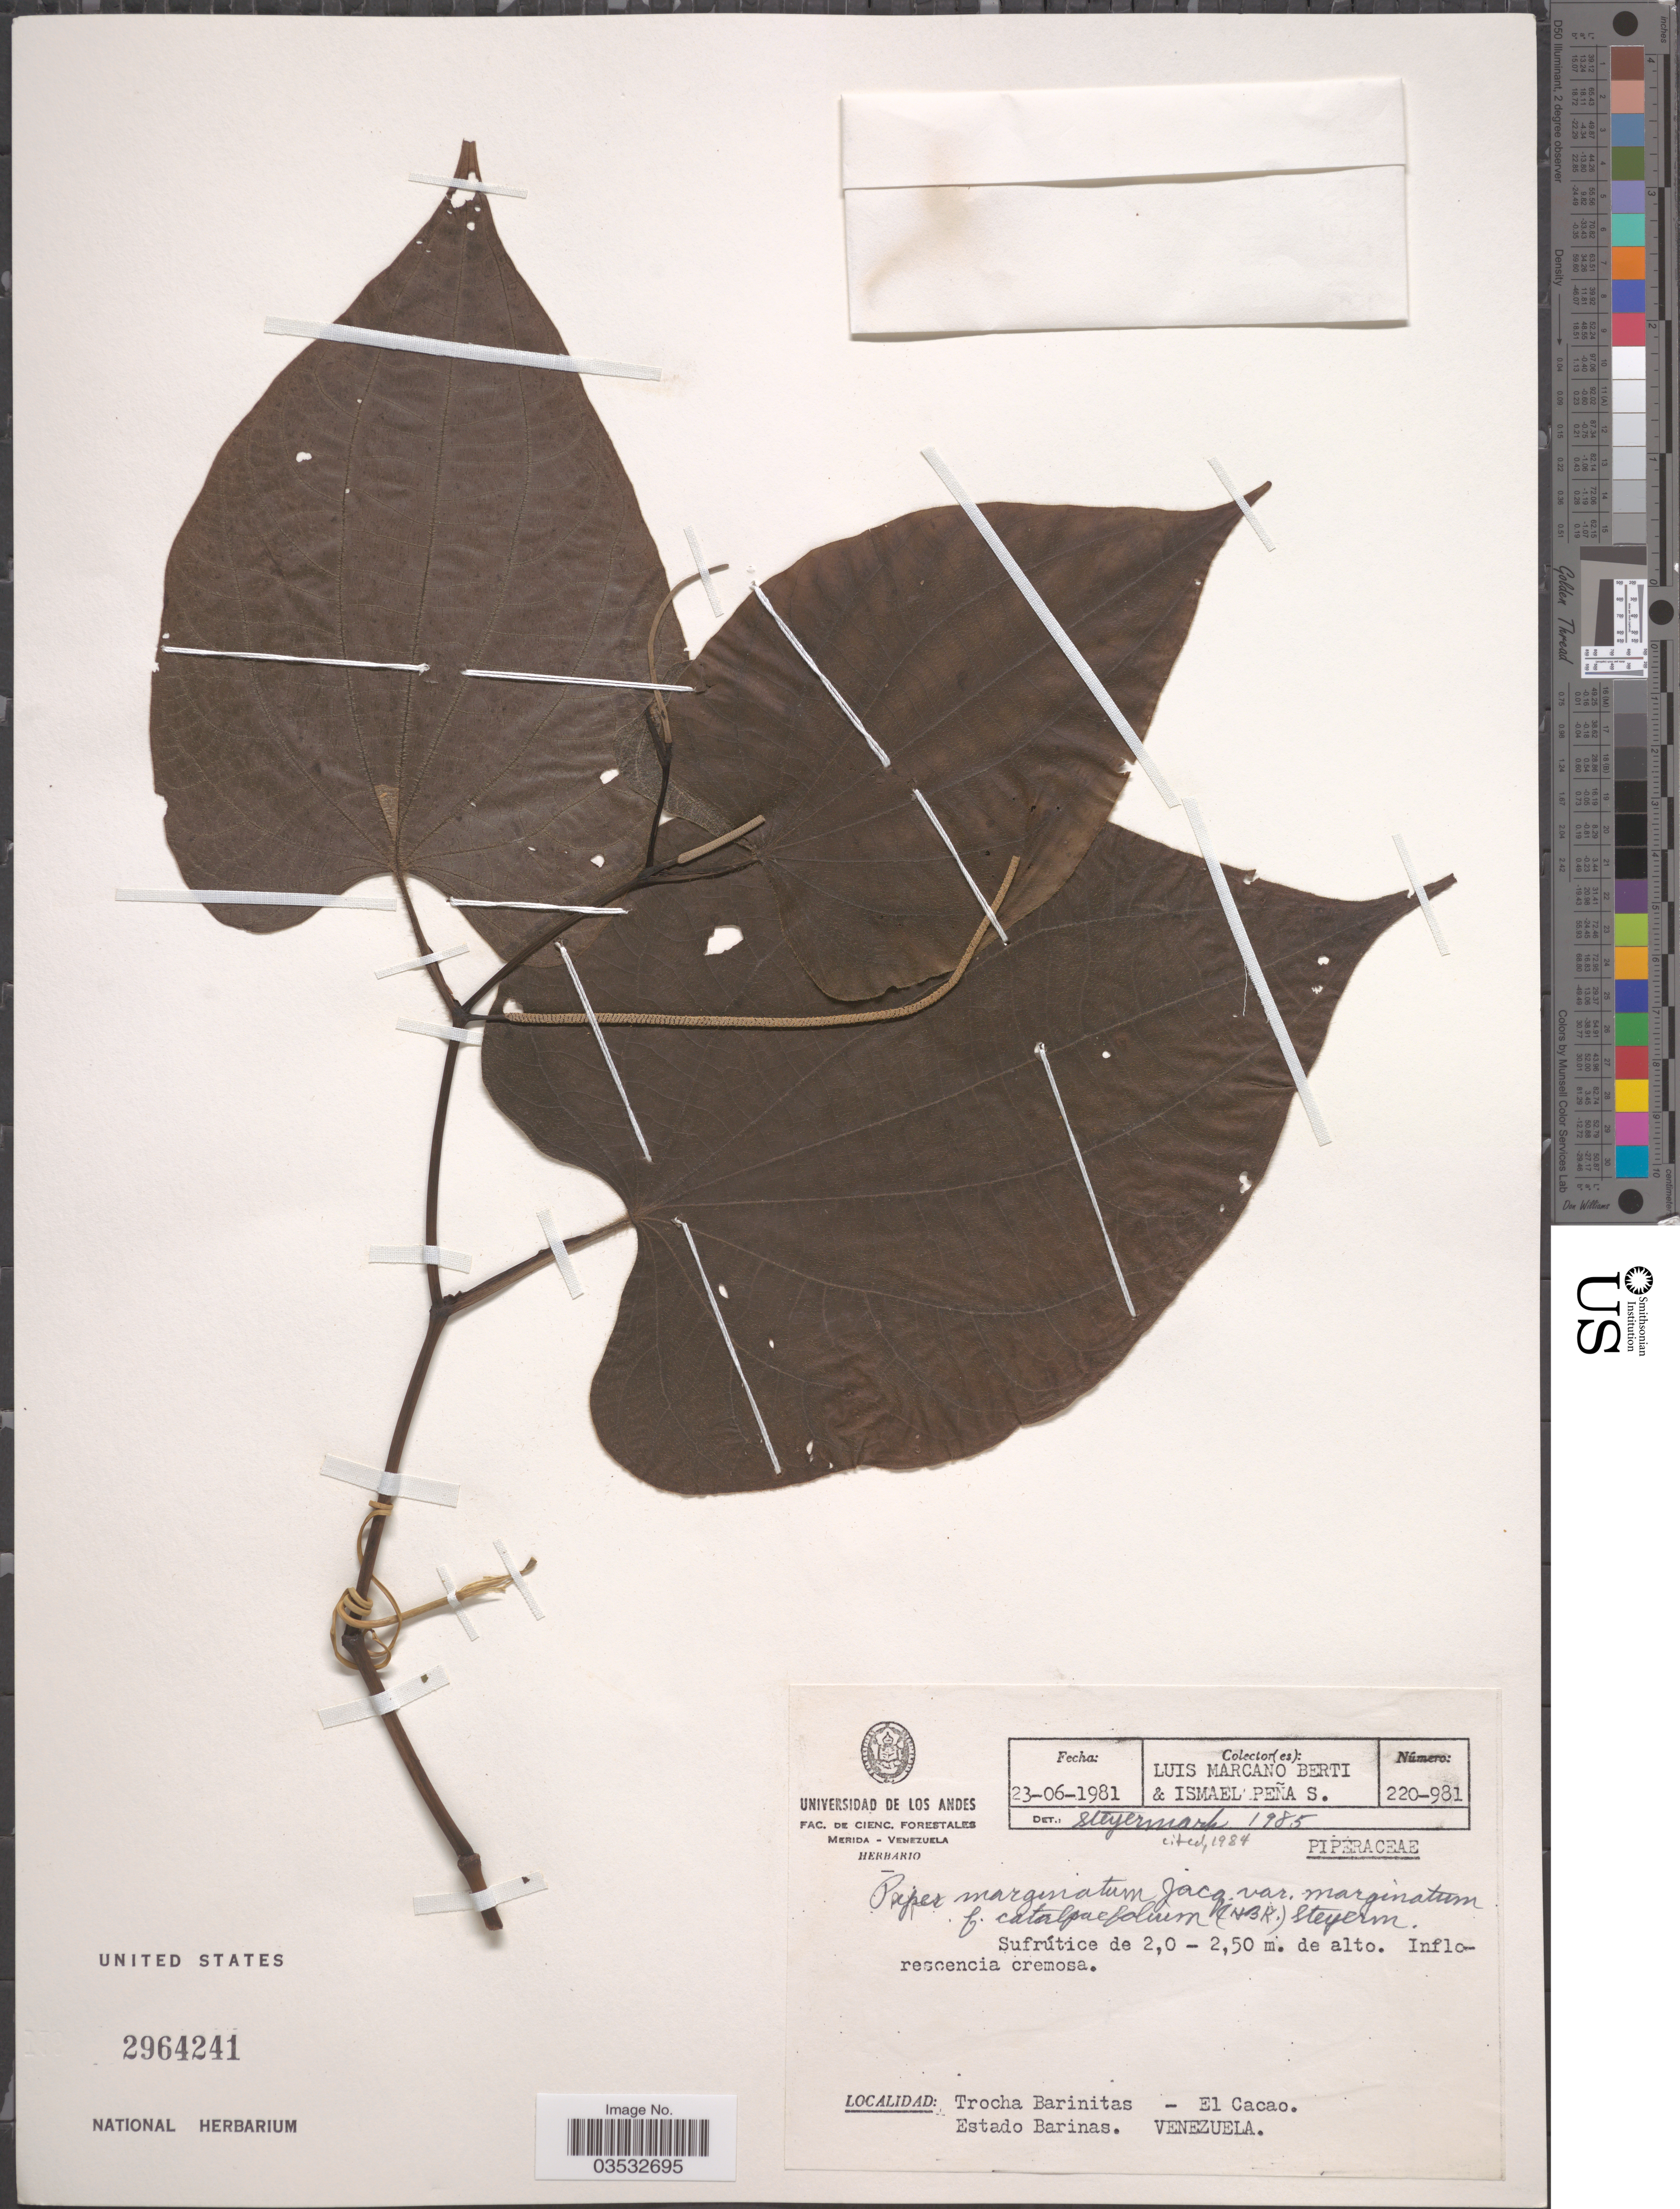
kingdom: Plantae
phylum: Tracheophyta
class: Magnoliopsida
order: Piperales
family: Piperaceae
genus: Piper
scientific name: Piper marginatum f. catalpifolium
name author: (Kunth) Steyerm.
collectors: L. Marcano-Berti & I. Peña S.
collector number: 220-981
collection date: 1981-06-23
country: Venezuela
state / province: Barinas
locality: Trocha Barinitas - El Cacao.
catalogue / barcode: US 2964241